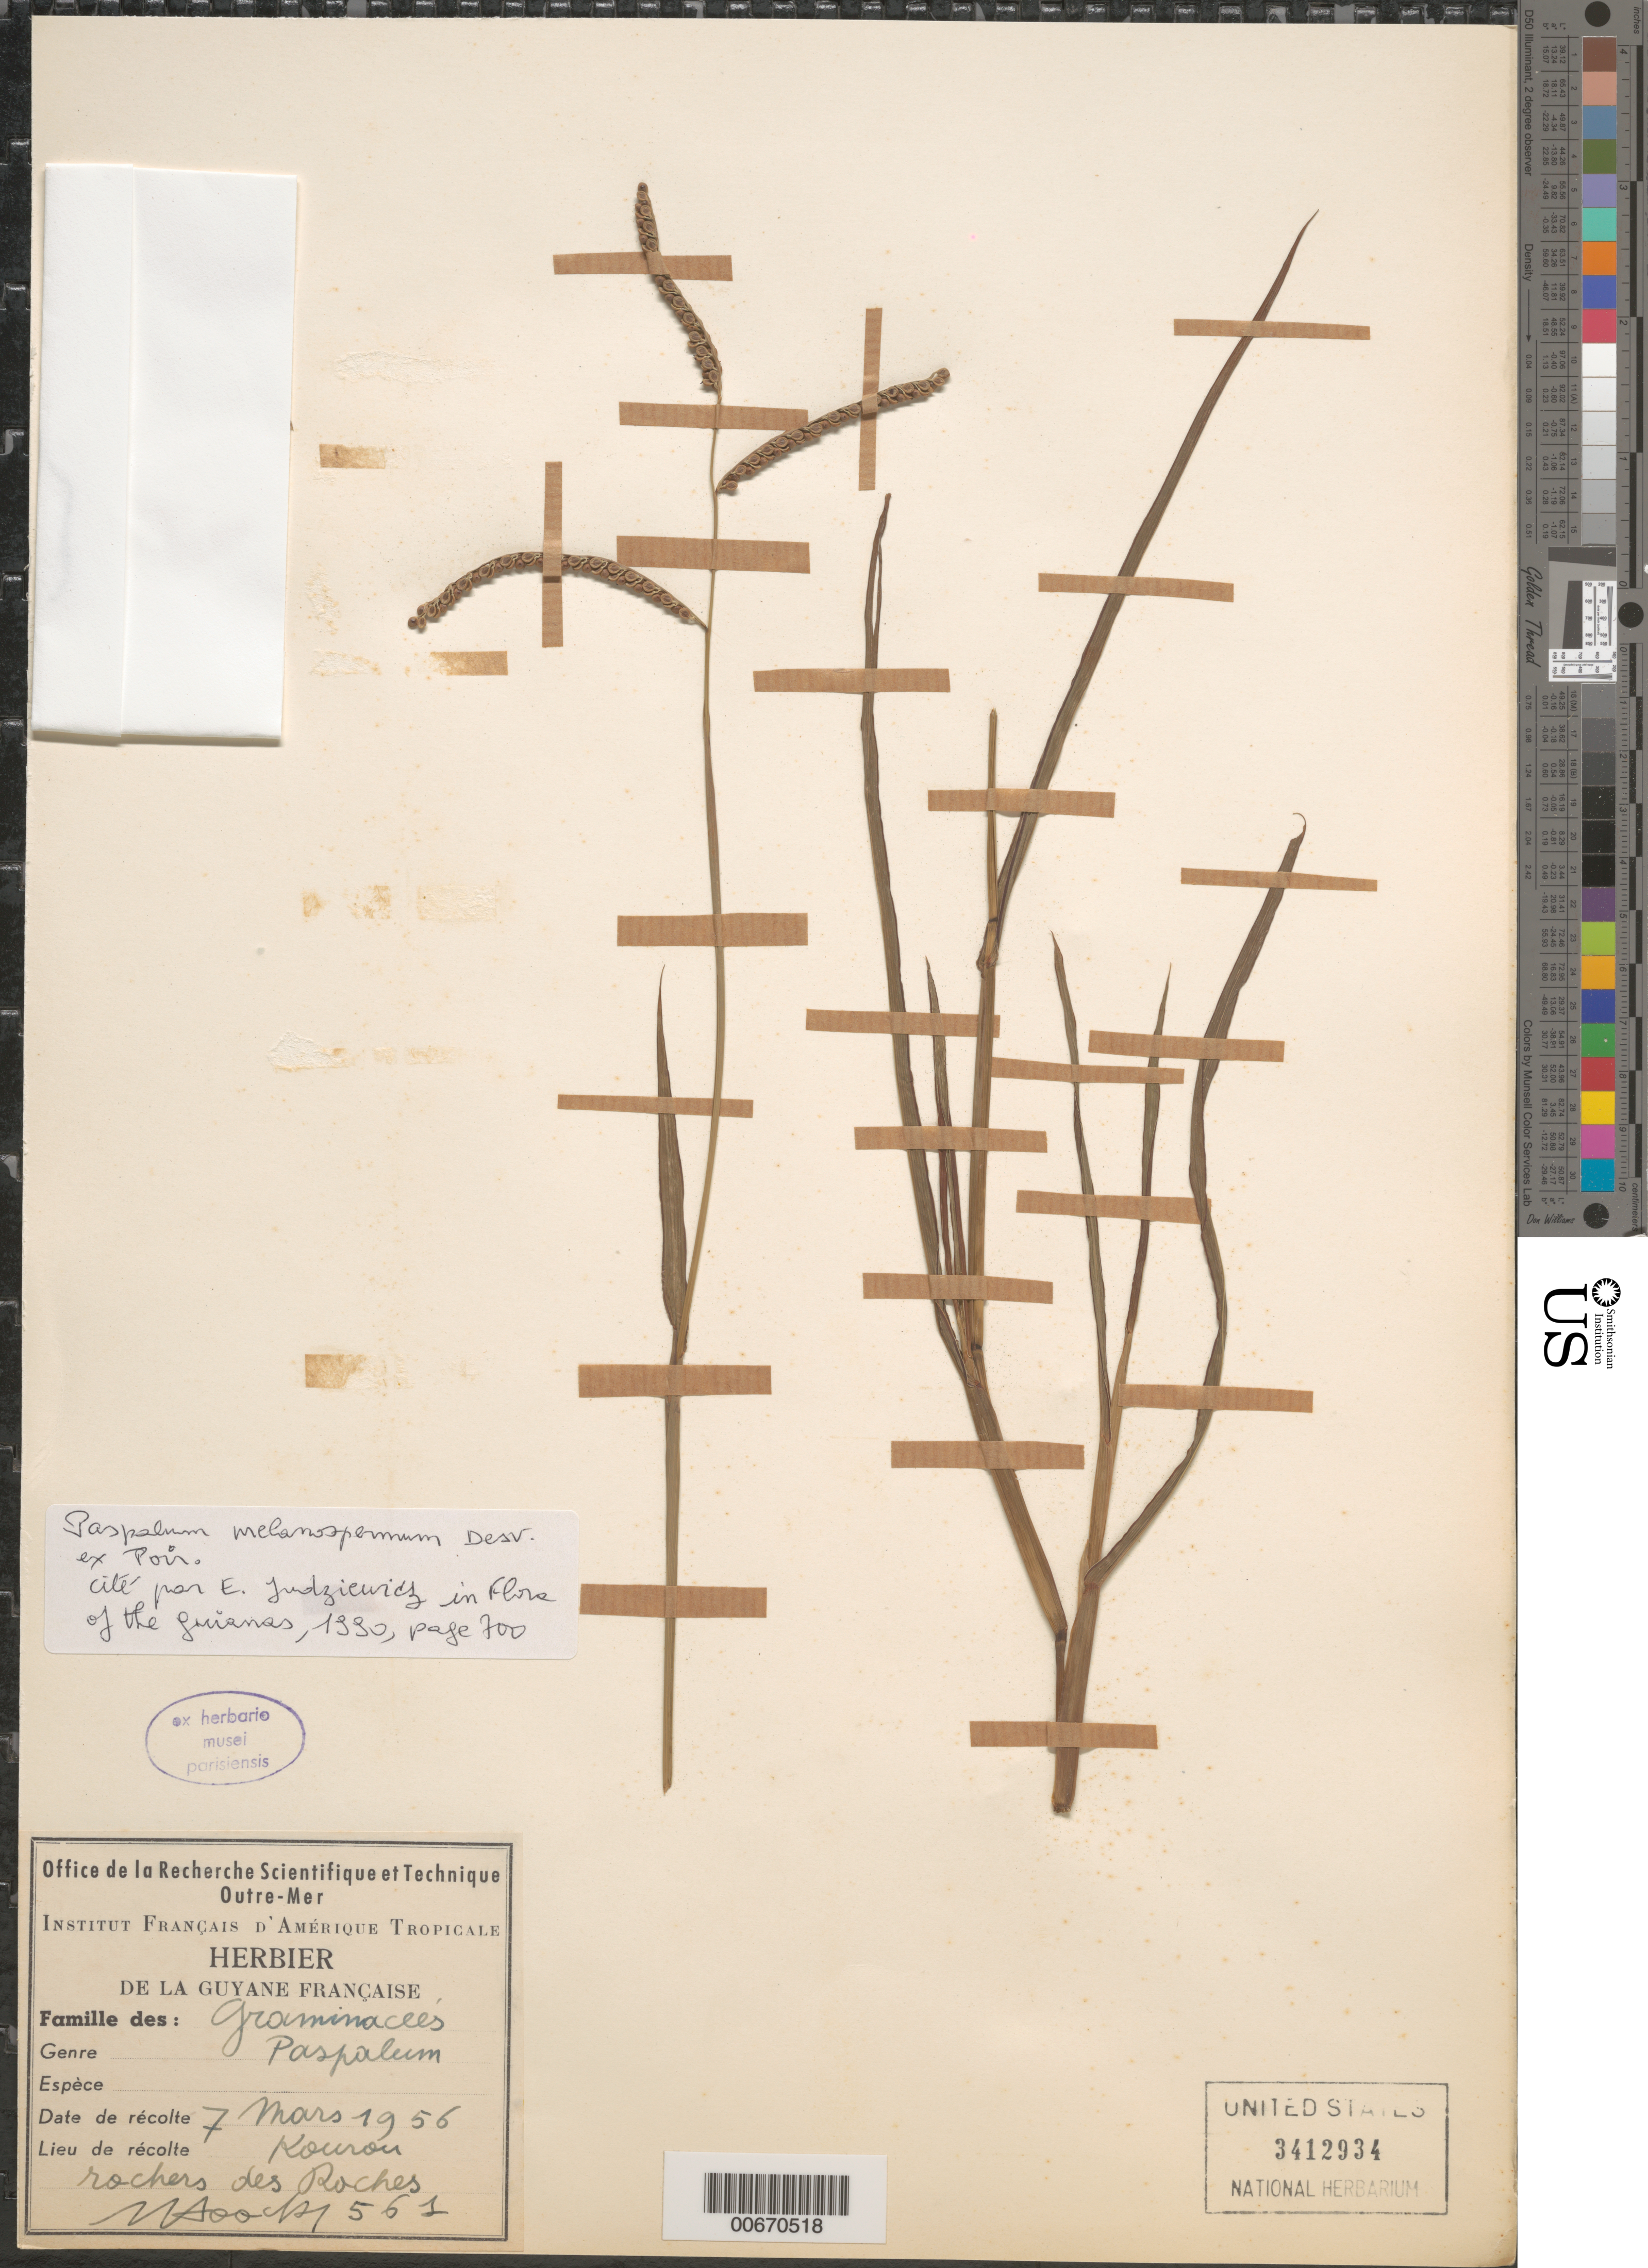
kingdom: Plantae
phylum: Tracheophyta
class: Liliopsida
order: Poales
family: Poaceae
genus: Paspalum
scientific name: Paspalum melanospermum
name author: Desv. ex Poir.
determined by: Judziewicz, E. J.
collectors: J. Hoock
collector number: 561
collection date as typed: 7-Mar-56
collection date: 1956-03-07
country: French Guiana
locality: Kourou, Route des Roches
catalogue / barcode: US 3412934